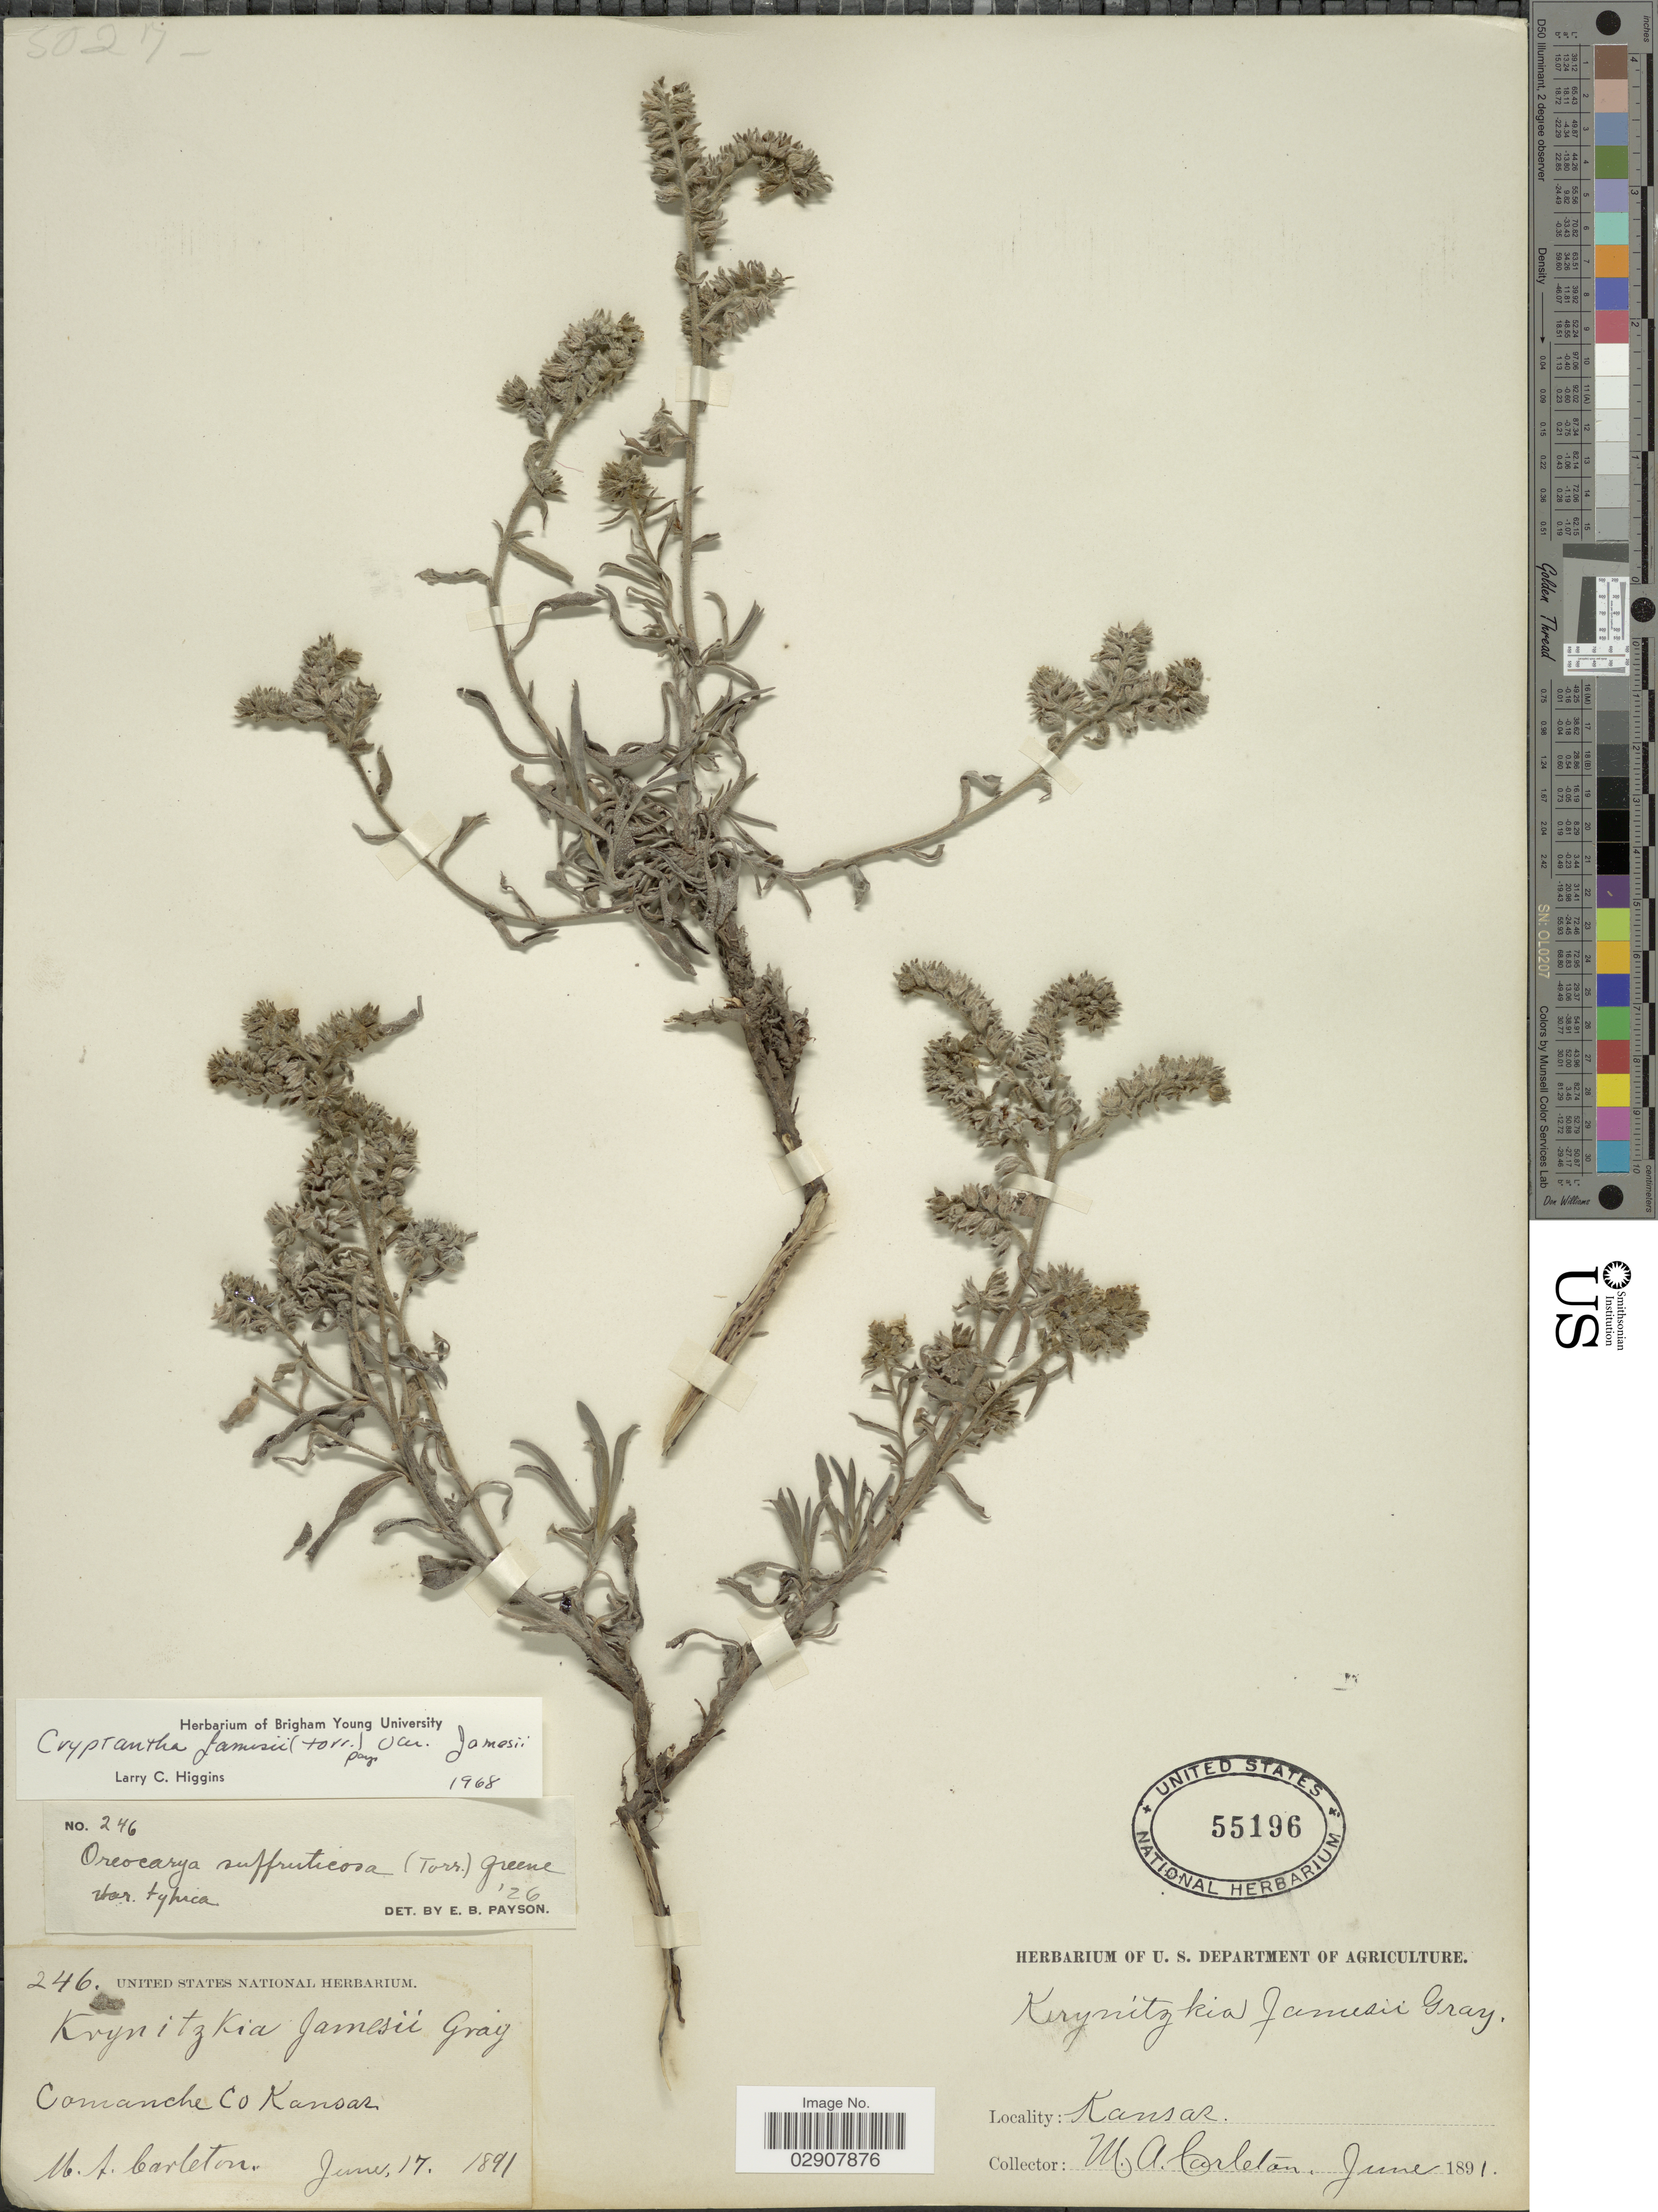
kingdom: Plantae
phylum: Tracheophyta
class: Magnoliopsida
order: Boraginales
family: Boraginaceae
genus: Cryptantha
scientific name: Cryptantha jamesii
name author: (Torr.) Payson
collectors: M. A. Carleton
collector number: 246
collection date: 1891-06-17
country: United States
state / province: Kansas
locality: Comanche Co. Kansas.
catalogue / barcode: US 55196